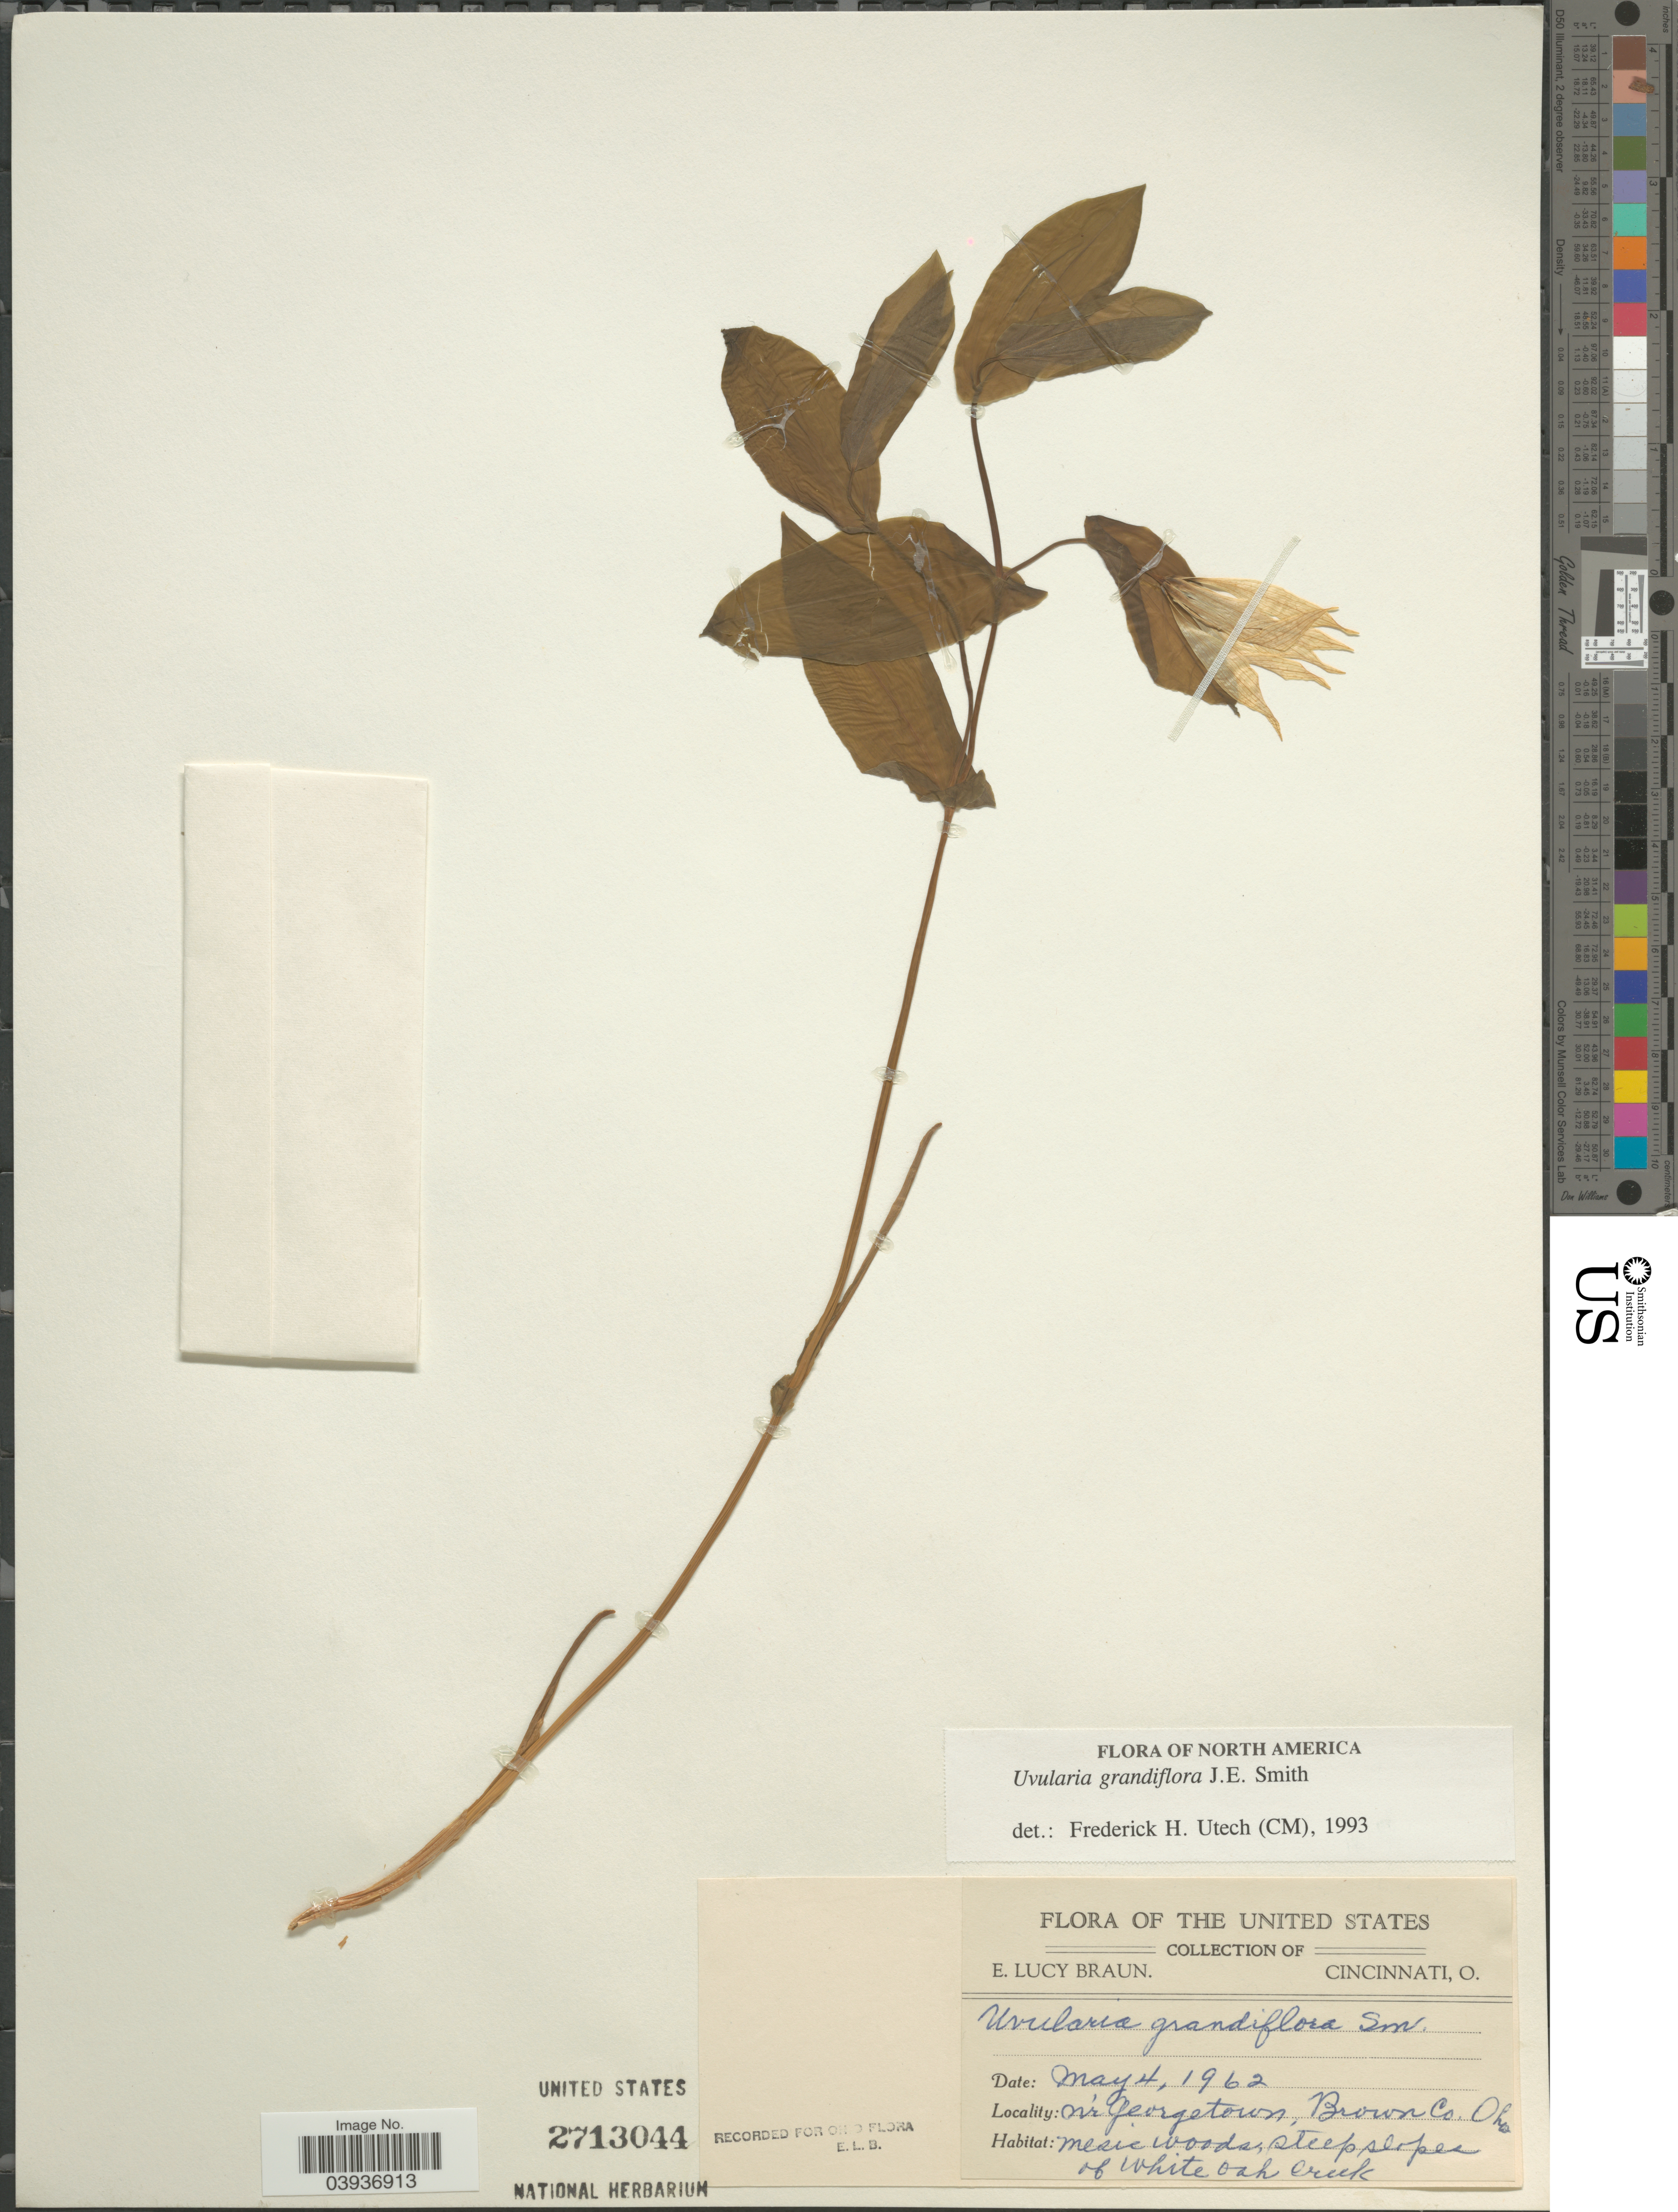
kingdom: Plantae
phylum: Tracheophyta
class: Liliopsida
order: Liliales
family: Colchicaceae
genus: Uvularia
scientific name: Uvularia grandiflora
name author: Sm.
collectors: E. L. Braun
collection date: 1962-05-04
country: United States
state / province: Ohio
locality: Nr Georgetown, Brown Co. Mesic woods, steep slopes of White Oak Creek.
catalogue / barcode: US 2713044